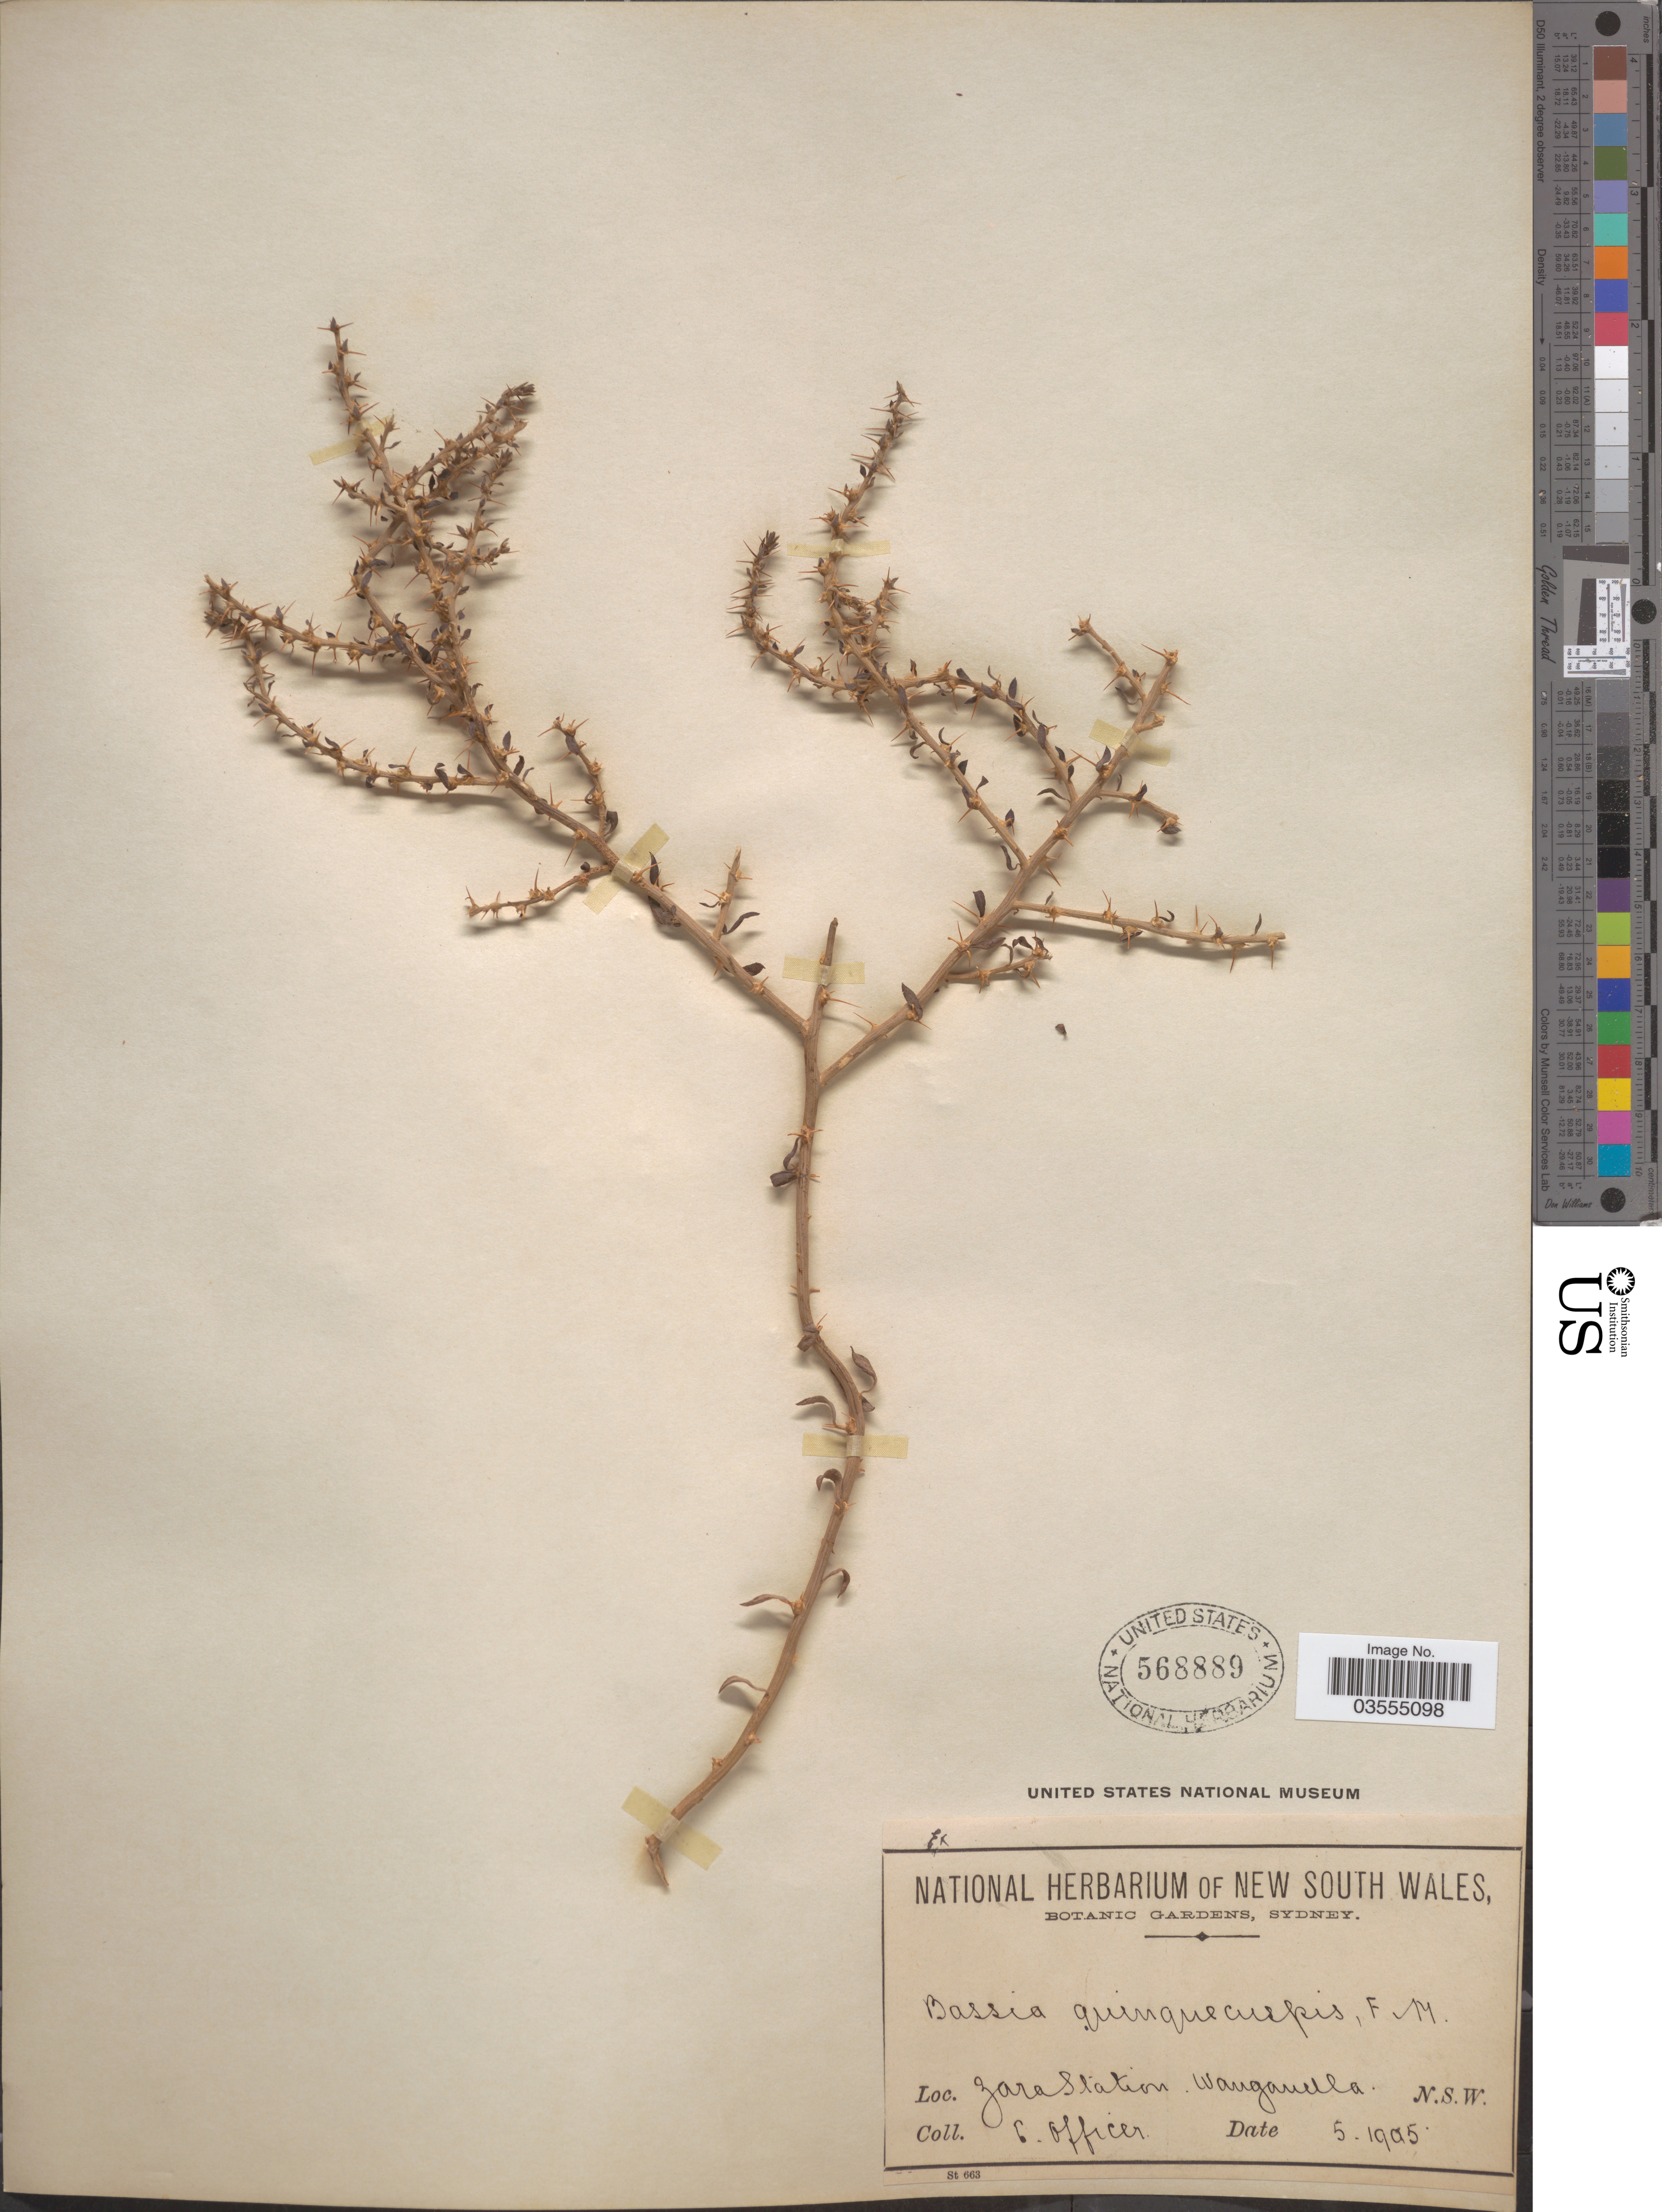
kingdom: Plantae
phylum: Tracheophyta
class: Magnoliopsida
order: Caryophyllales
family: Amaranthaceae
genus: Sclerolaena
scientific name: Sclerolaena muricata var. semiglabra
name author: (Ising) A.J. Scott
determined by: Wilson, Paul G.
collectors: E. Officer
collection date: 1905-05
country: Australia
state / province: New South Wales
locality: Zarastation. Wanganella.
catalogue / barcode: US 568889